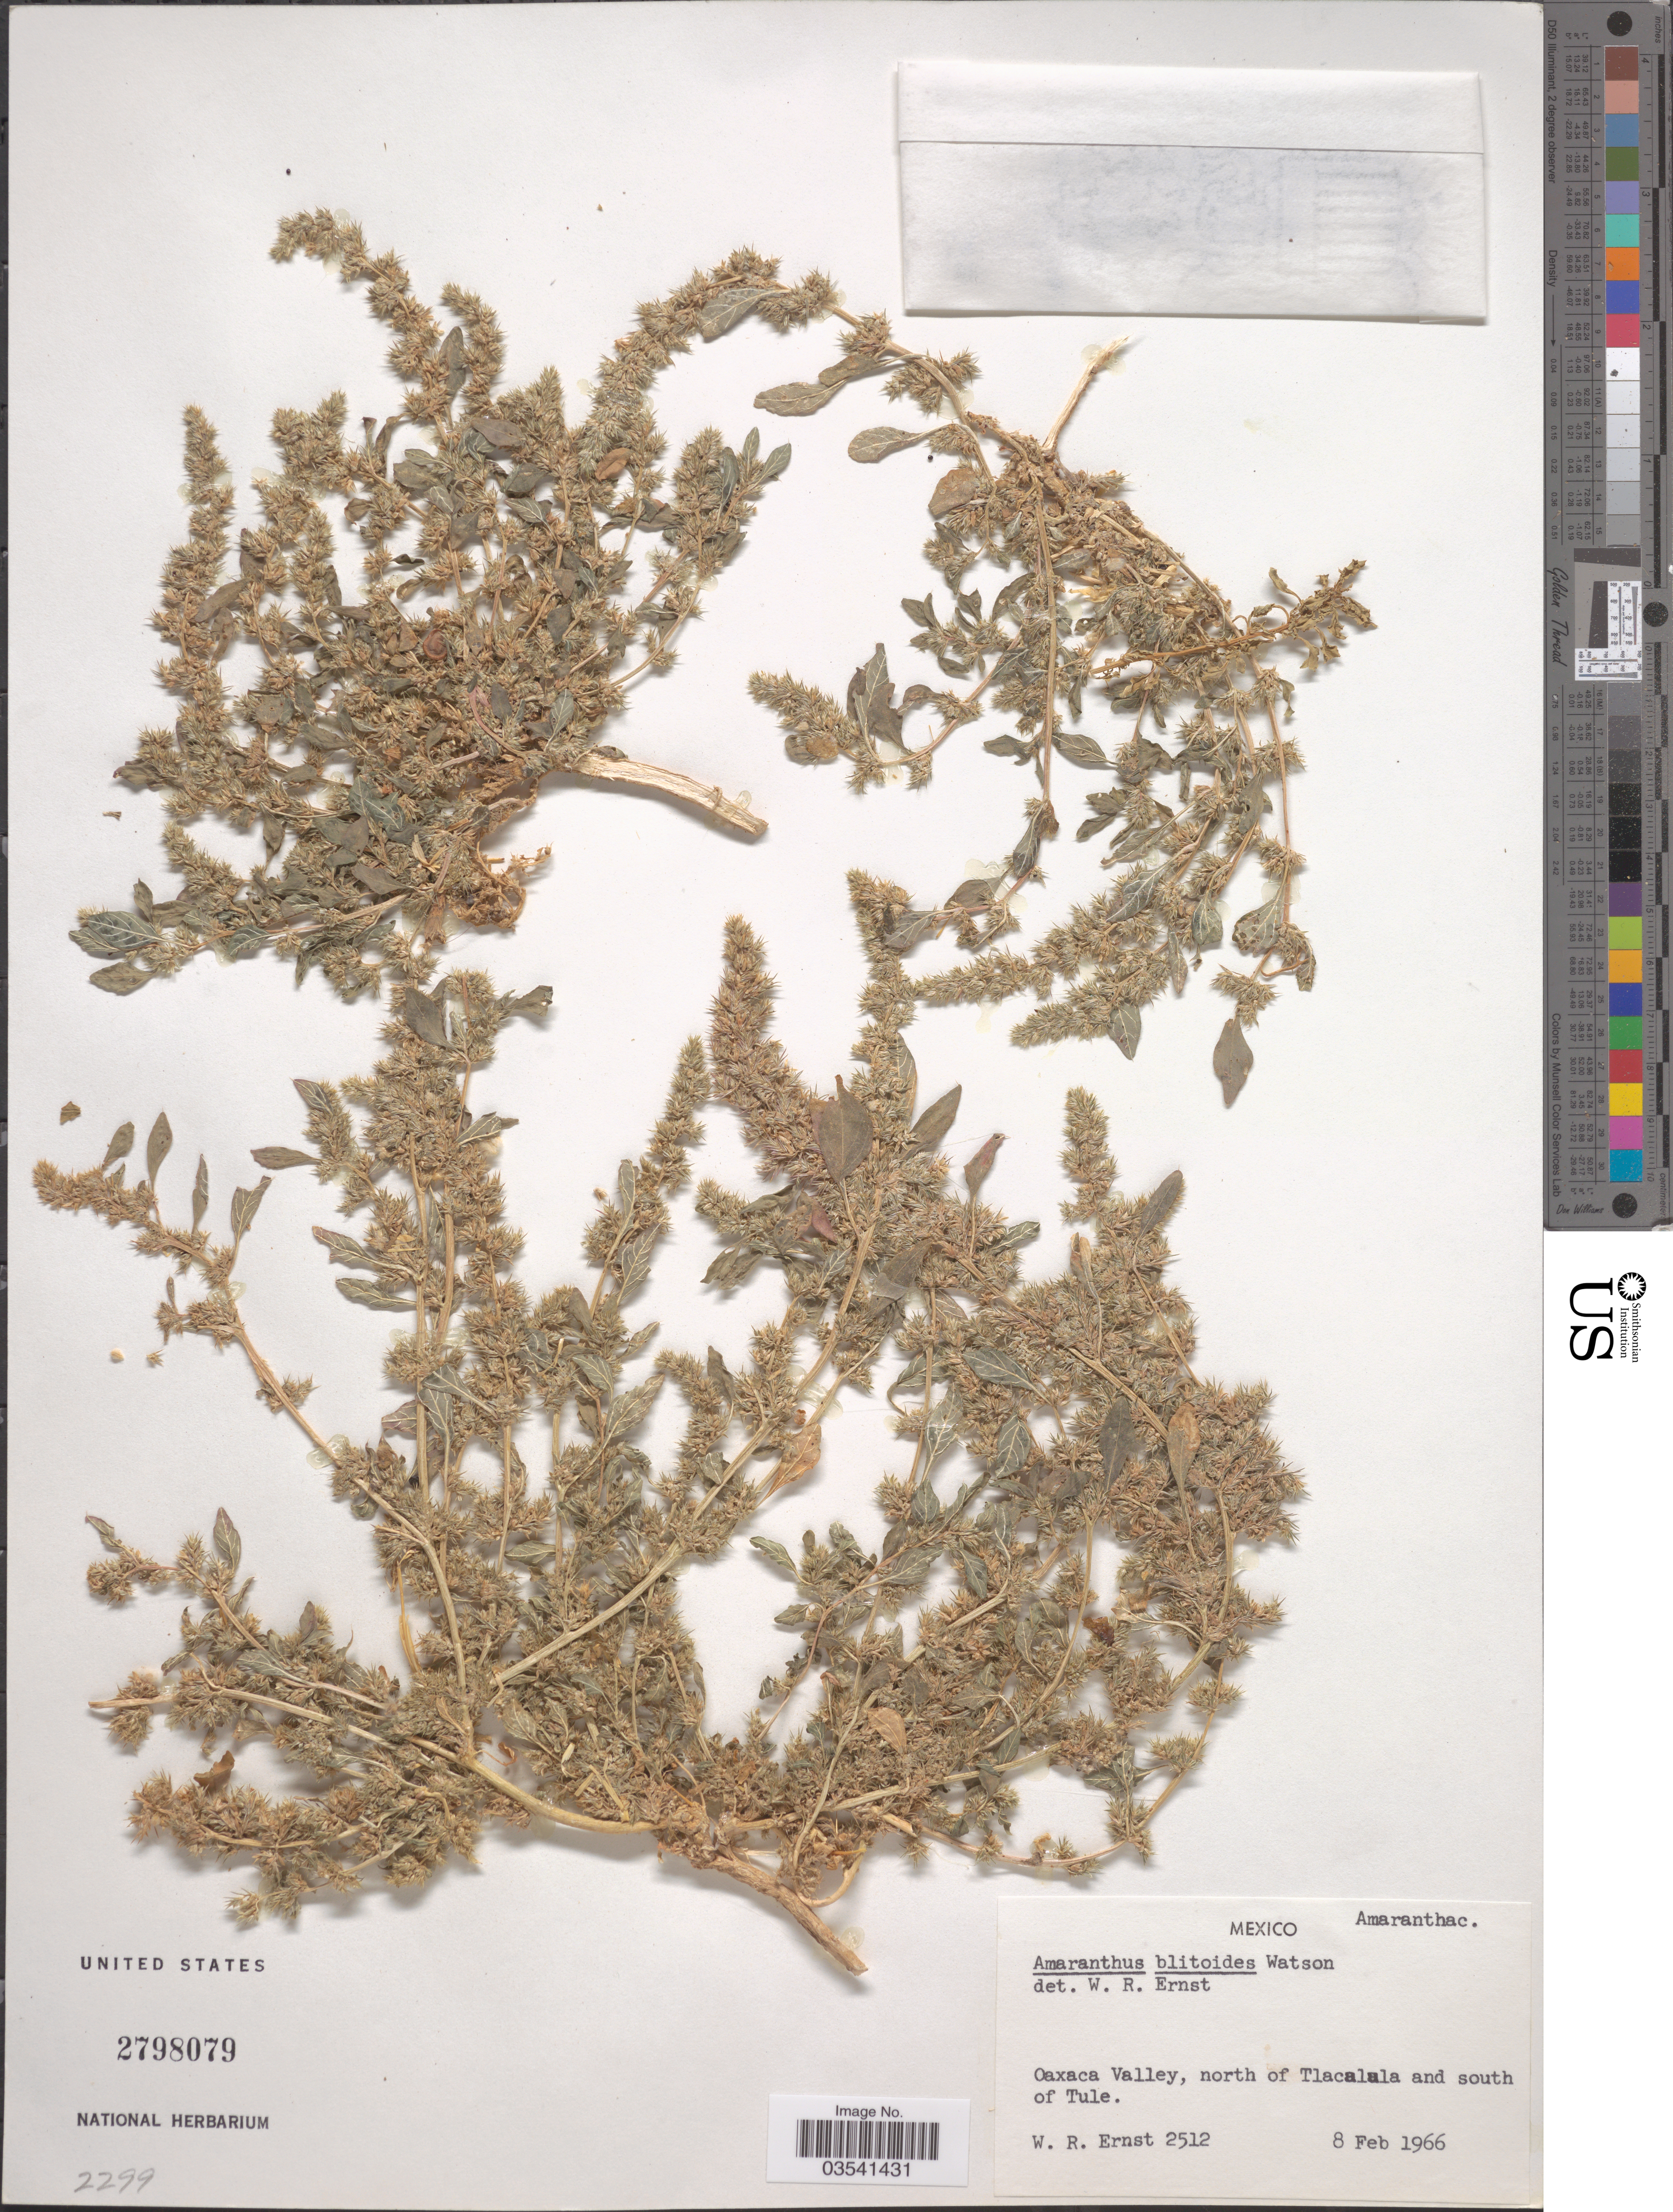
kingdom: Plantae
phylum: Tracheophyta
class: Magnoliopsida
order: Caryophyllales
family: Amaranthaceae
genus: Amaranthus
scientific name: Amaranthus blitoides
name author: S. Watson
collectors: W. R. Ernst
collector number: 2512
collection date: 1966-02-08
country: Mexico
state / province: Oaxaca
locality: Oaxaca Valley, north of Tlacalala and south of Tule.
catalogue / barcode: US 2798079